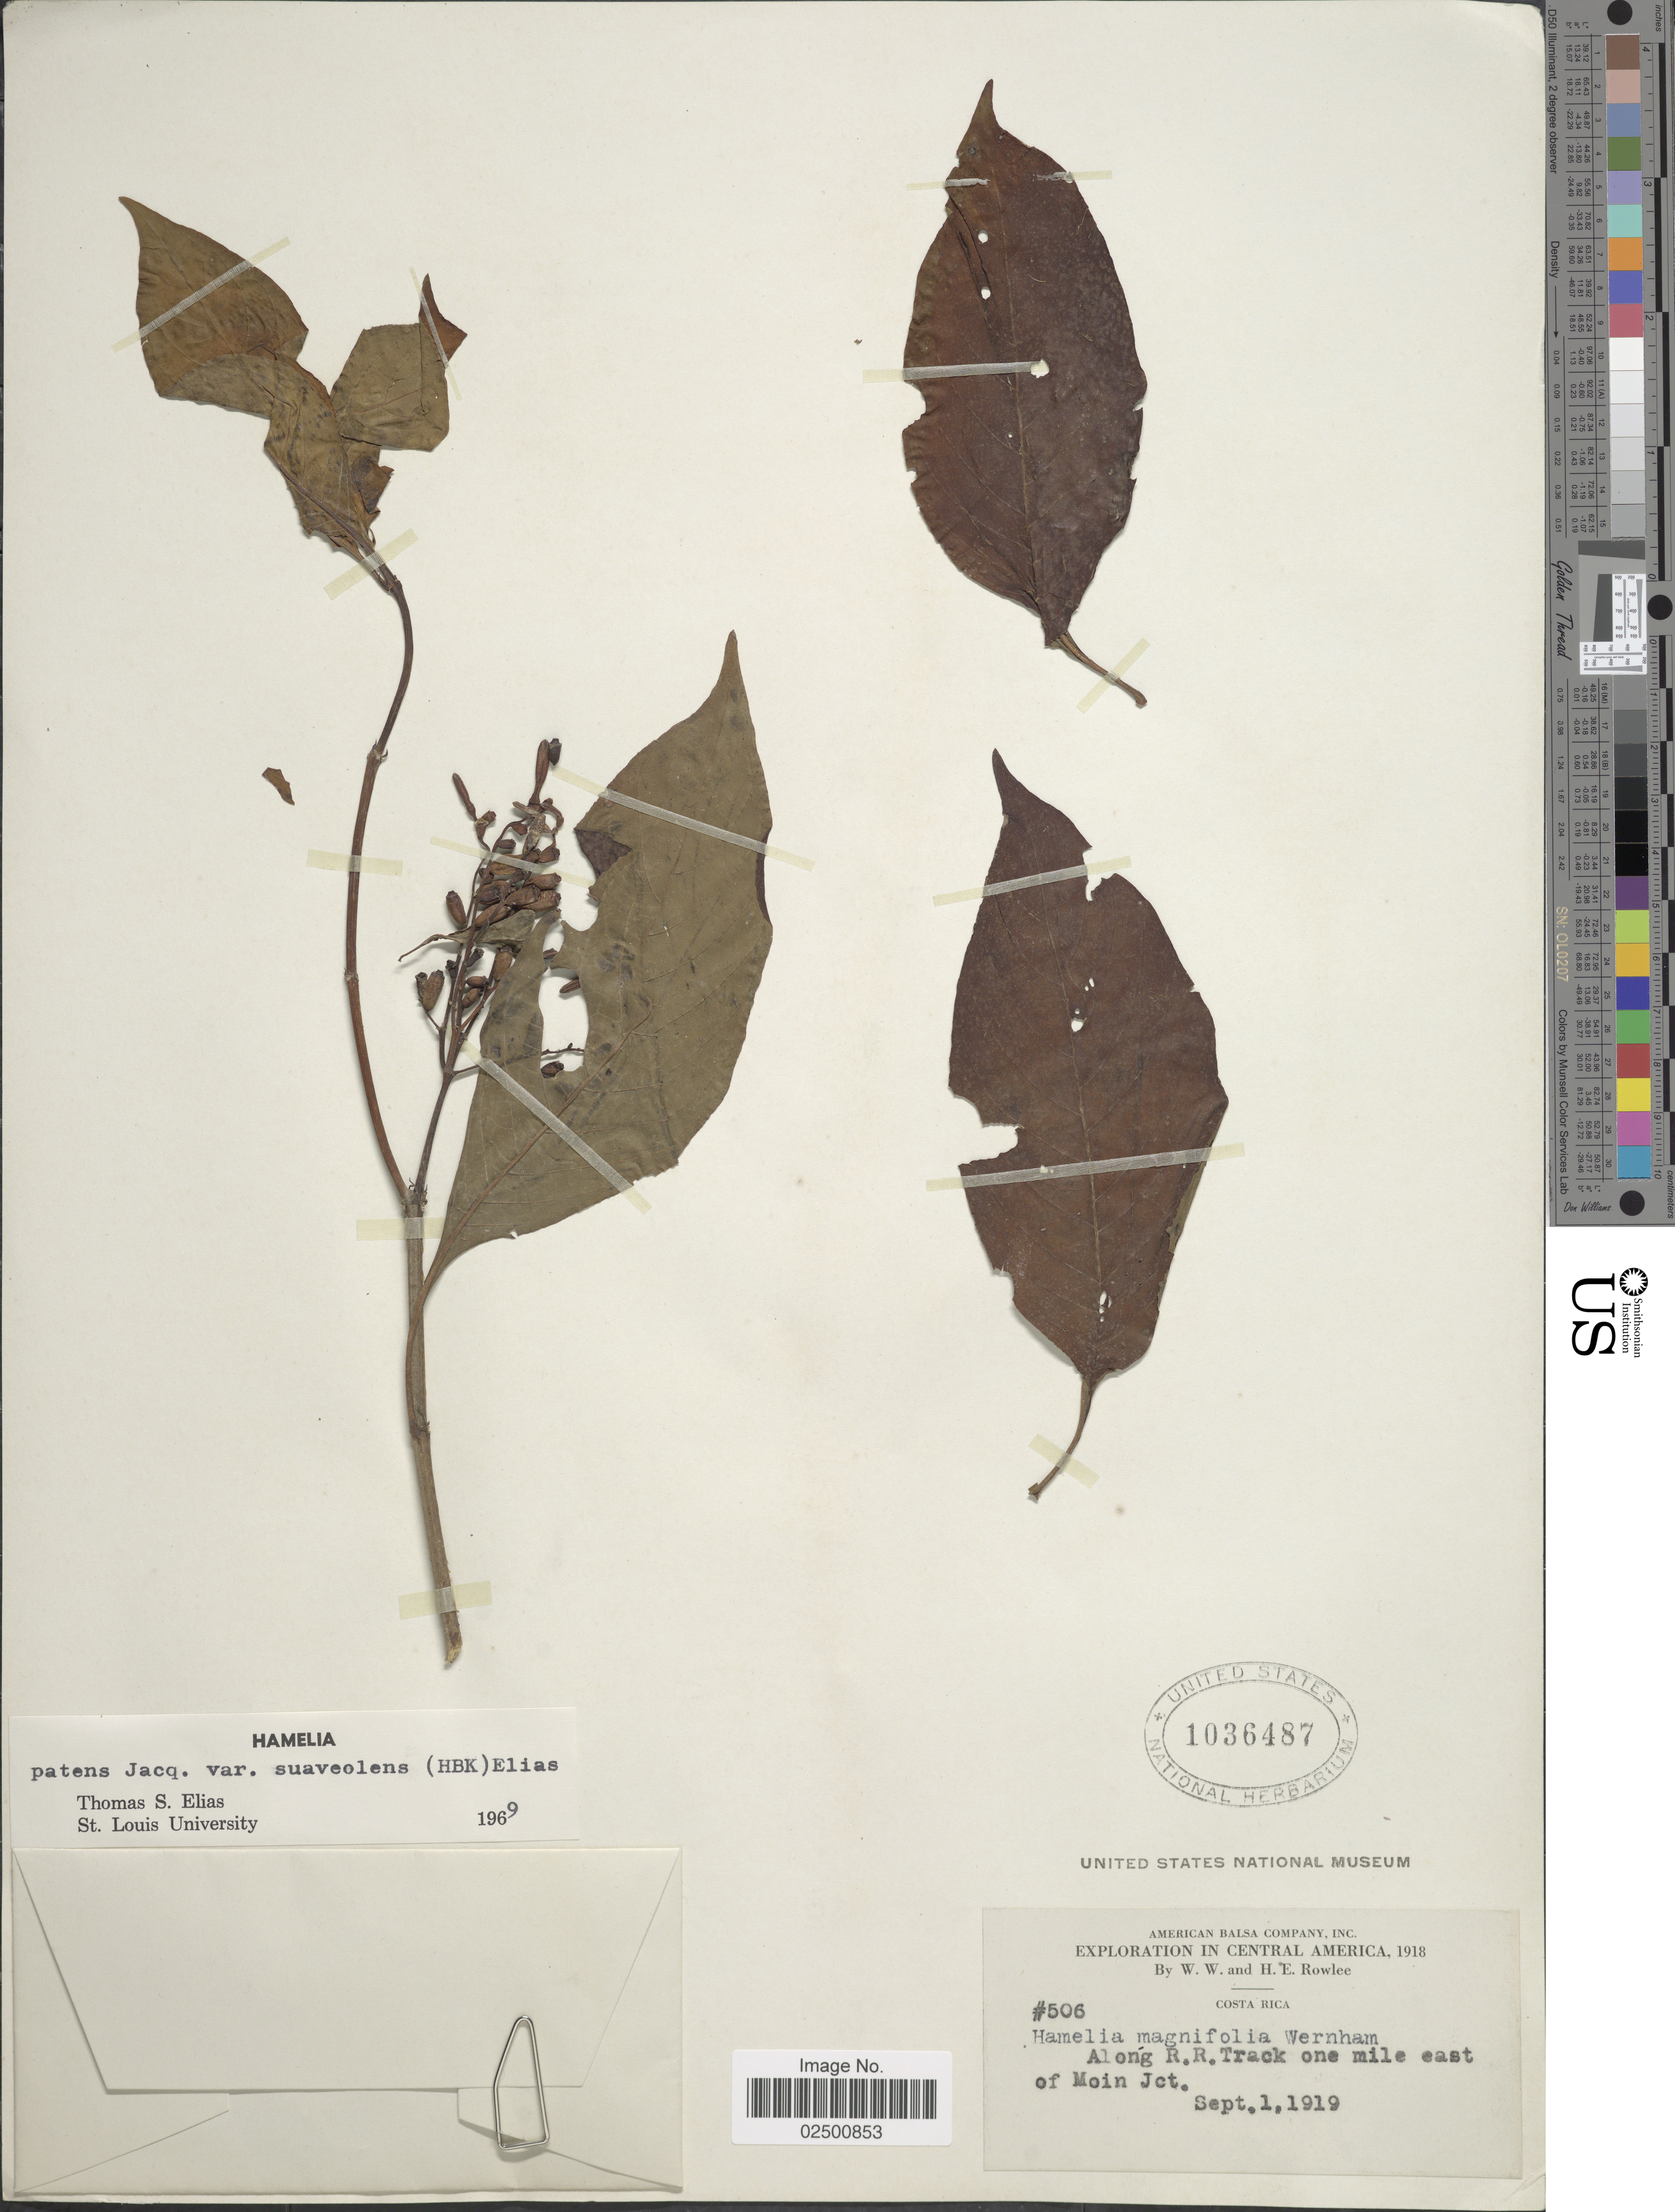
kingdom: Plantae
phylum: Tracheophyta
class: Magnoliopsida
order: Gentianales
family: Rubiaceae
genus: Hamelia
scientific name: Hamelia patens var. suaveolens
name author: (Kunth)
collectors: W. W. Rowlee & H. E. Rowlee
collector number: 506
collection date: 1919-09-01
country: Costa Rica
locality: Along R.R. Track one mile east of Moin Jct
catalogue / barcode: US 1036487